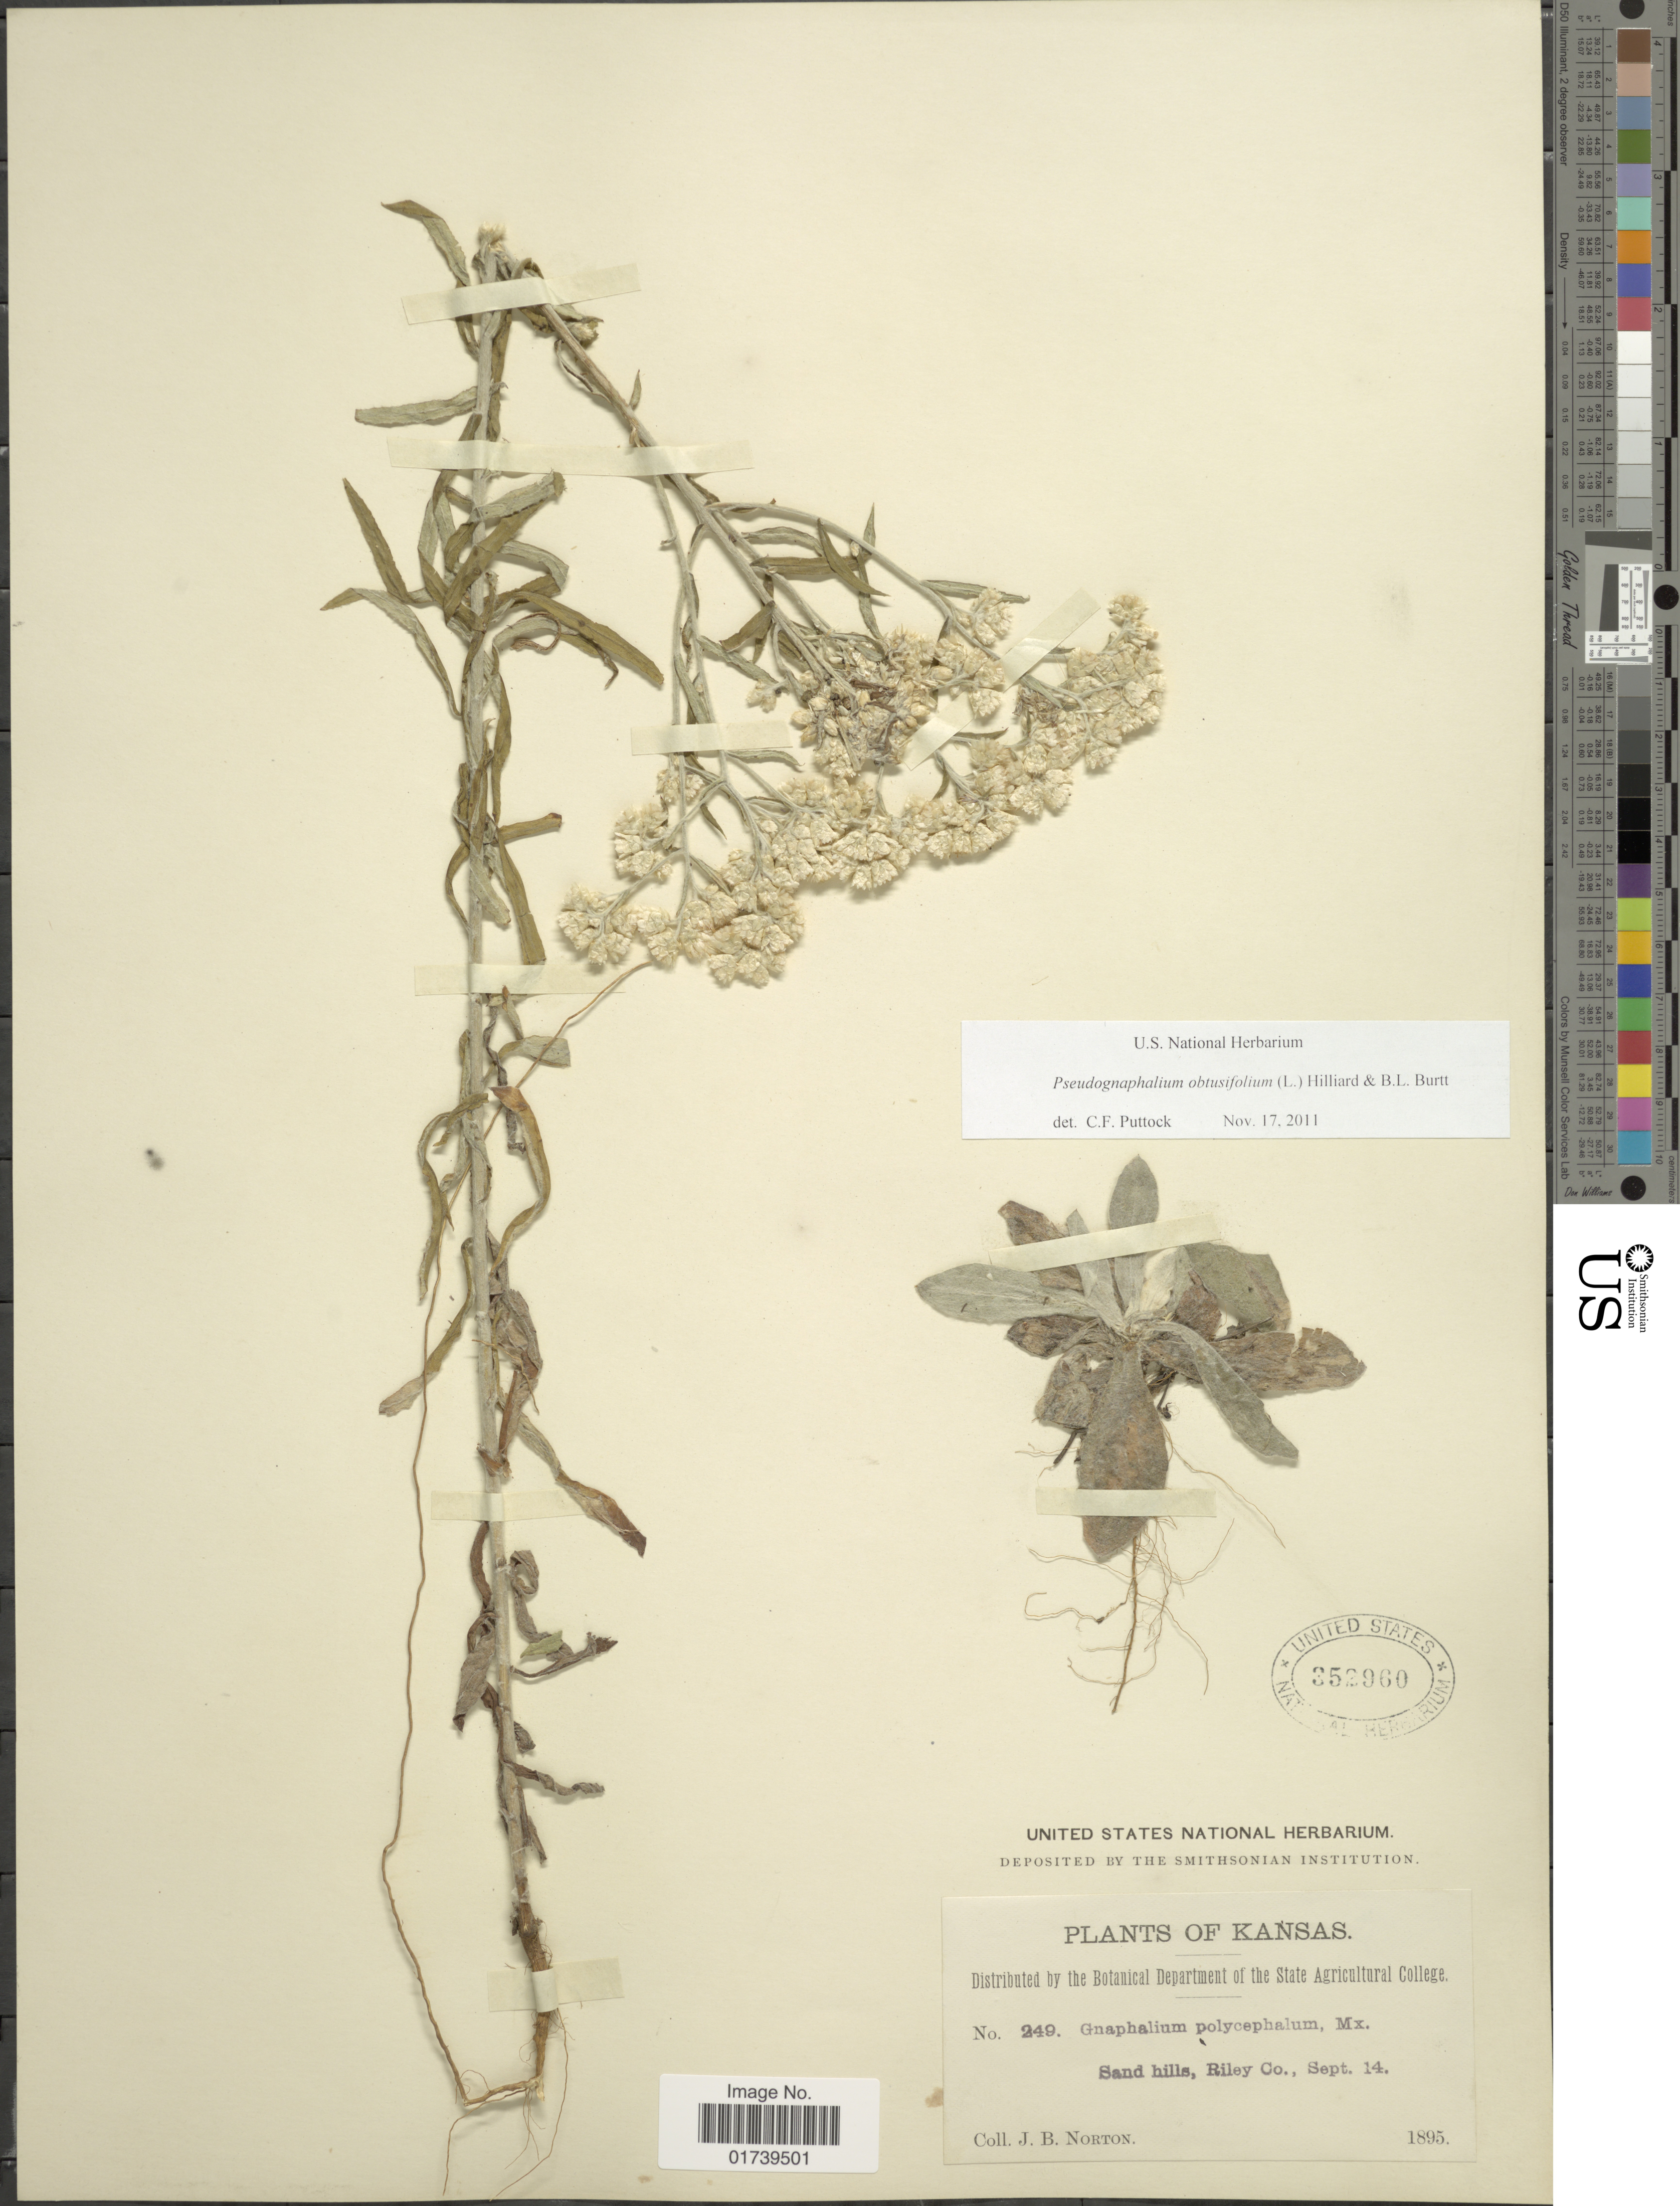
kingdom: Plantae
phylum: Tracheophyta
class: Magnoliopsida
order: Asterales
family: Asteraceae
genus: Pseudognaphalium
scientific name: Pseudognaphalium obtusifolium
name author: (L.) Hilliard & B.L. Burtt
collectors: J. B. Norton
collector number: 249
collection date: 1895-09-14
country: United States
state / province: Kansas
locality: Riley Co.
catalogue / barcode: US 352960